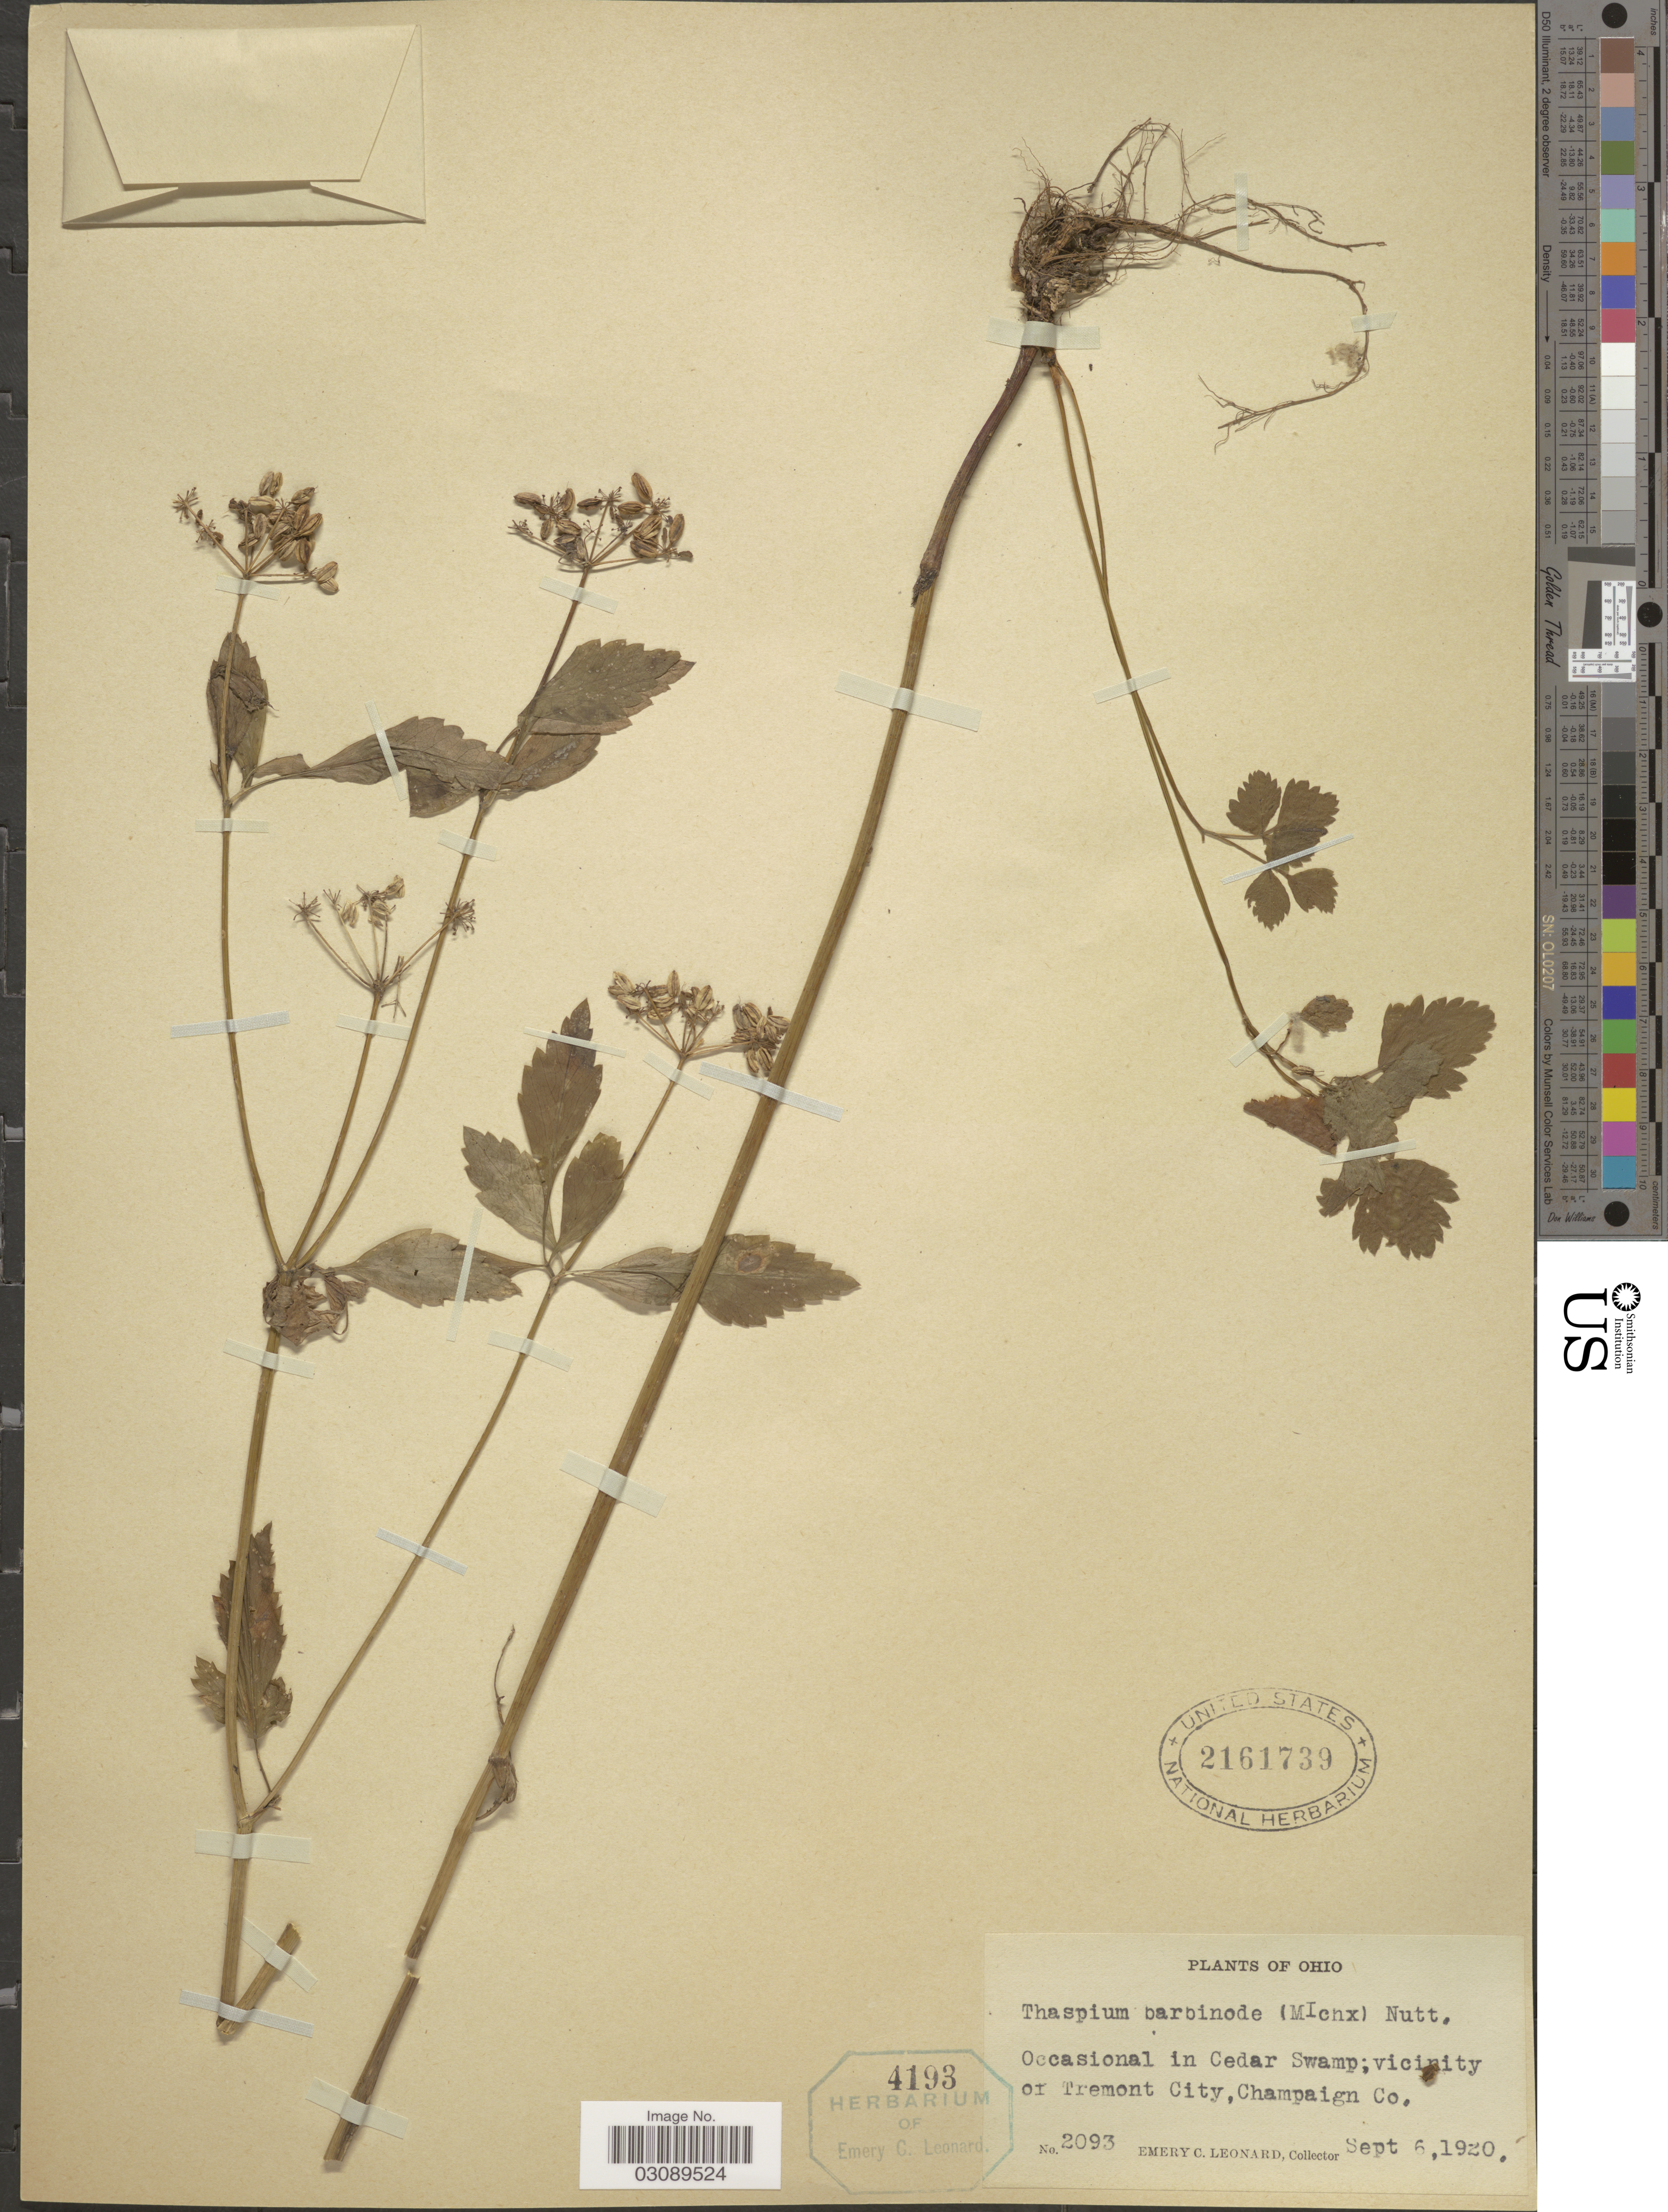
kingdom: Plantae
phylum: Tracheophyta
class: Magnoliopsida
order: Apiales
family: Apiaceae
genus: Thaspium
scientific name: Thaspium barbinode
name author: (Michx.) Nutt.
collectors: E. C. Leonard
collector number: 2093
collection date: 1920-09-06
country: United States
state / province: Ohio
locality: Cedar Swamp; vicinity of Tremont City, Champaign Co.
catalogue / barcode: US 2161739